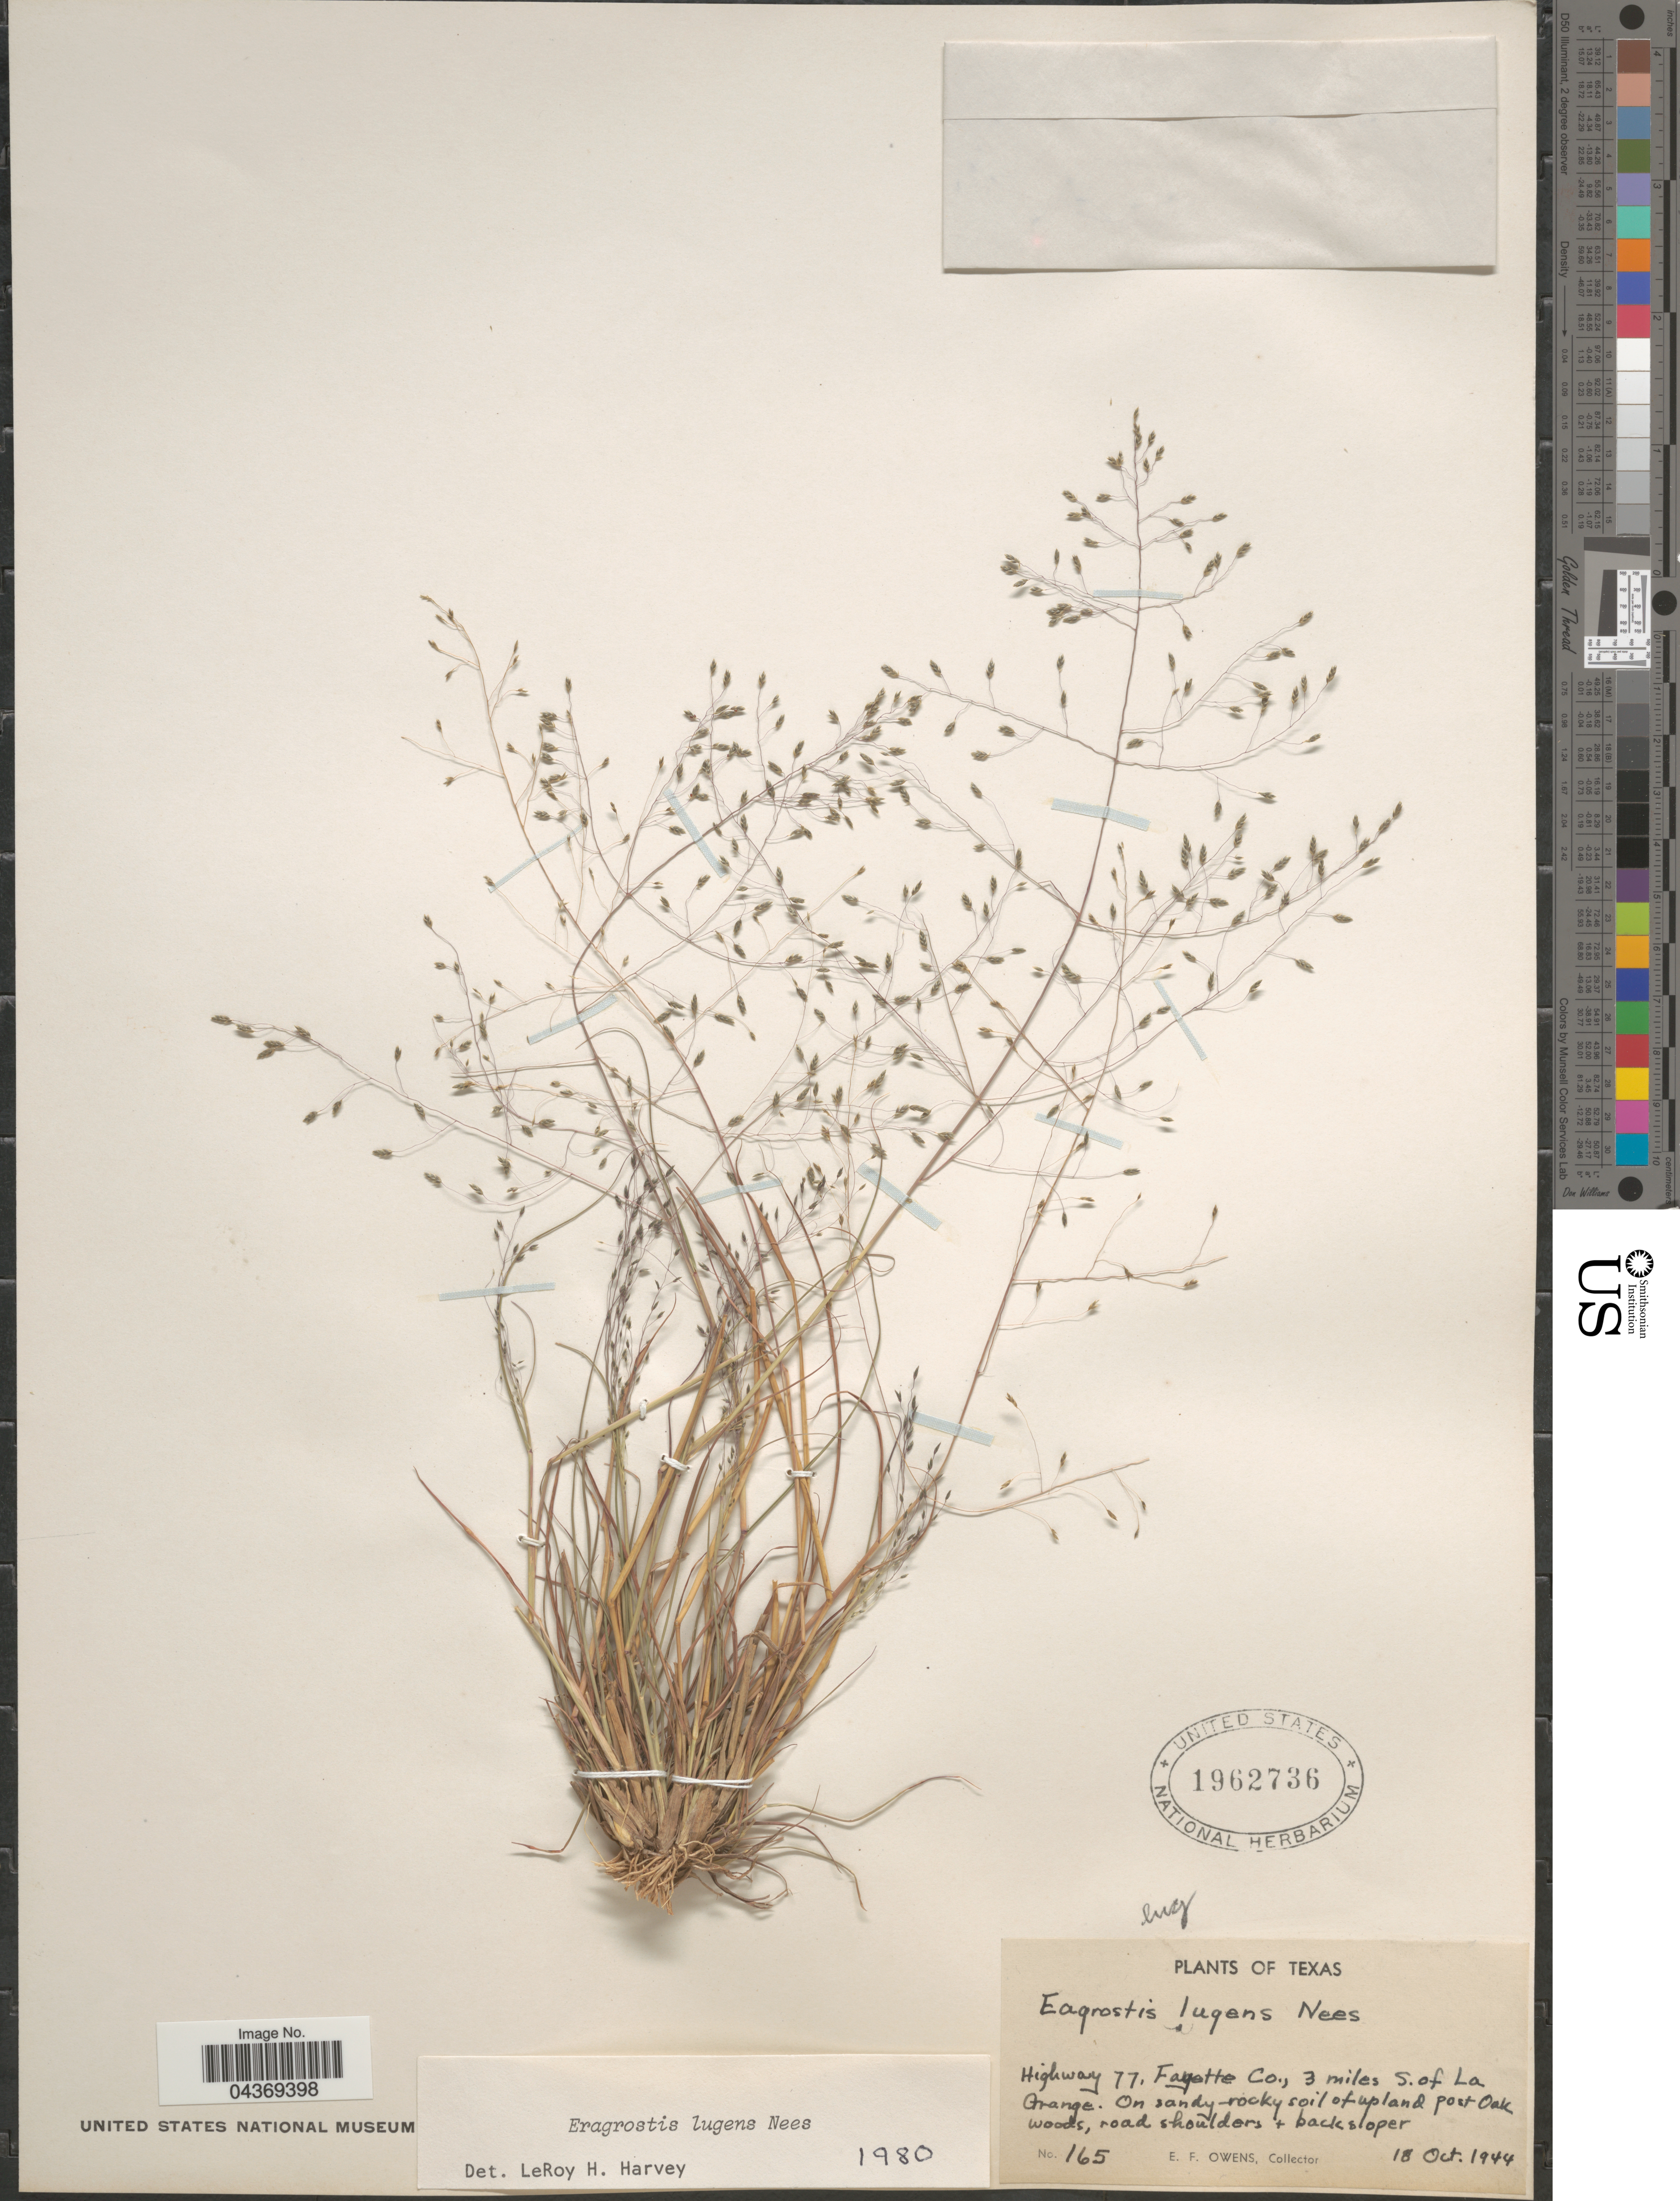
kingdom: Plantae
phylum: Tracheophyta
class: Liliopsida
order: Poales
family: Poaceae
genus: Eragrostis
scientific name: Eragrostis lugens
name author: Nees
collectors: E. Owens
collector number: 165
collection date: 1944-10-18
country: United States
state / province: Texas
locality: Highway 77, Fayette Co., 3 miles S. of La Grange.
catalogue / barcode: US 1962736